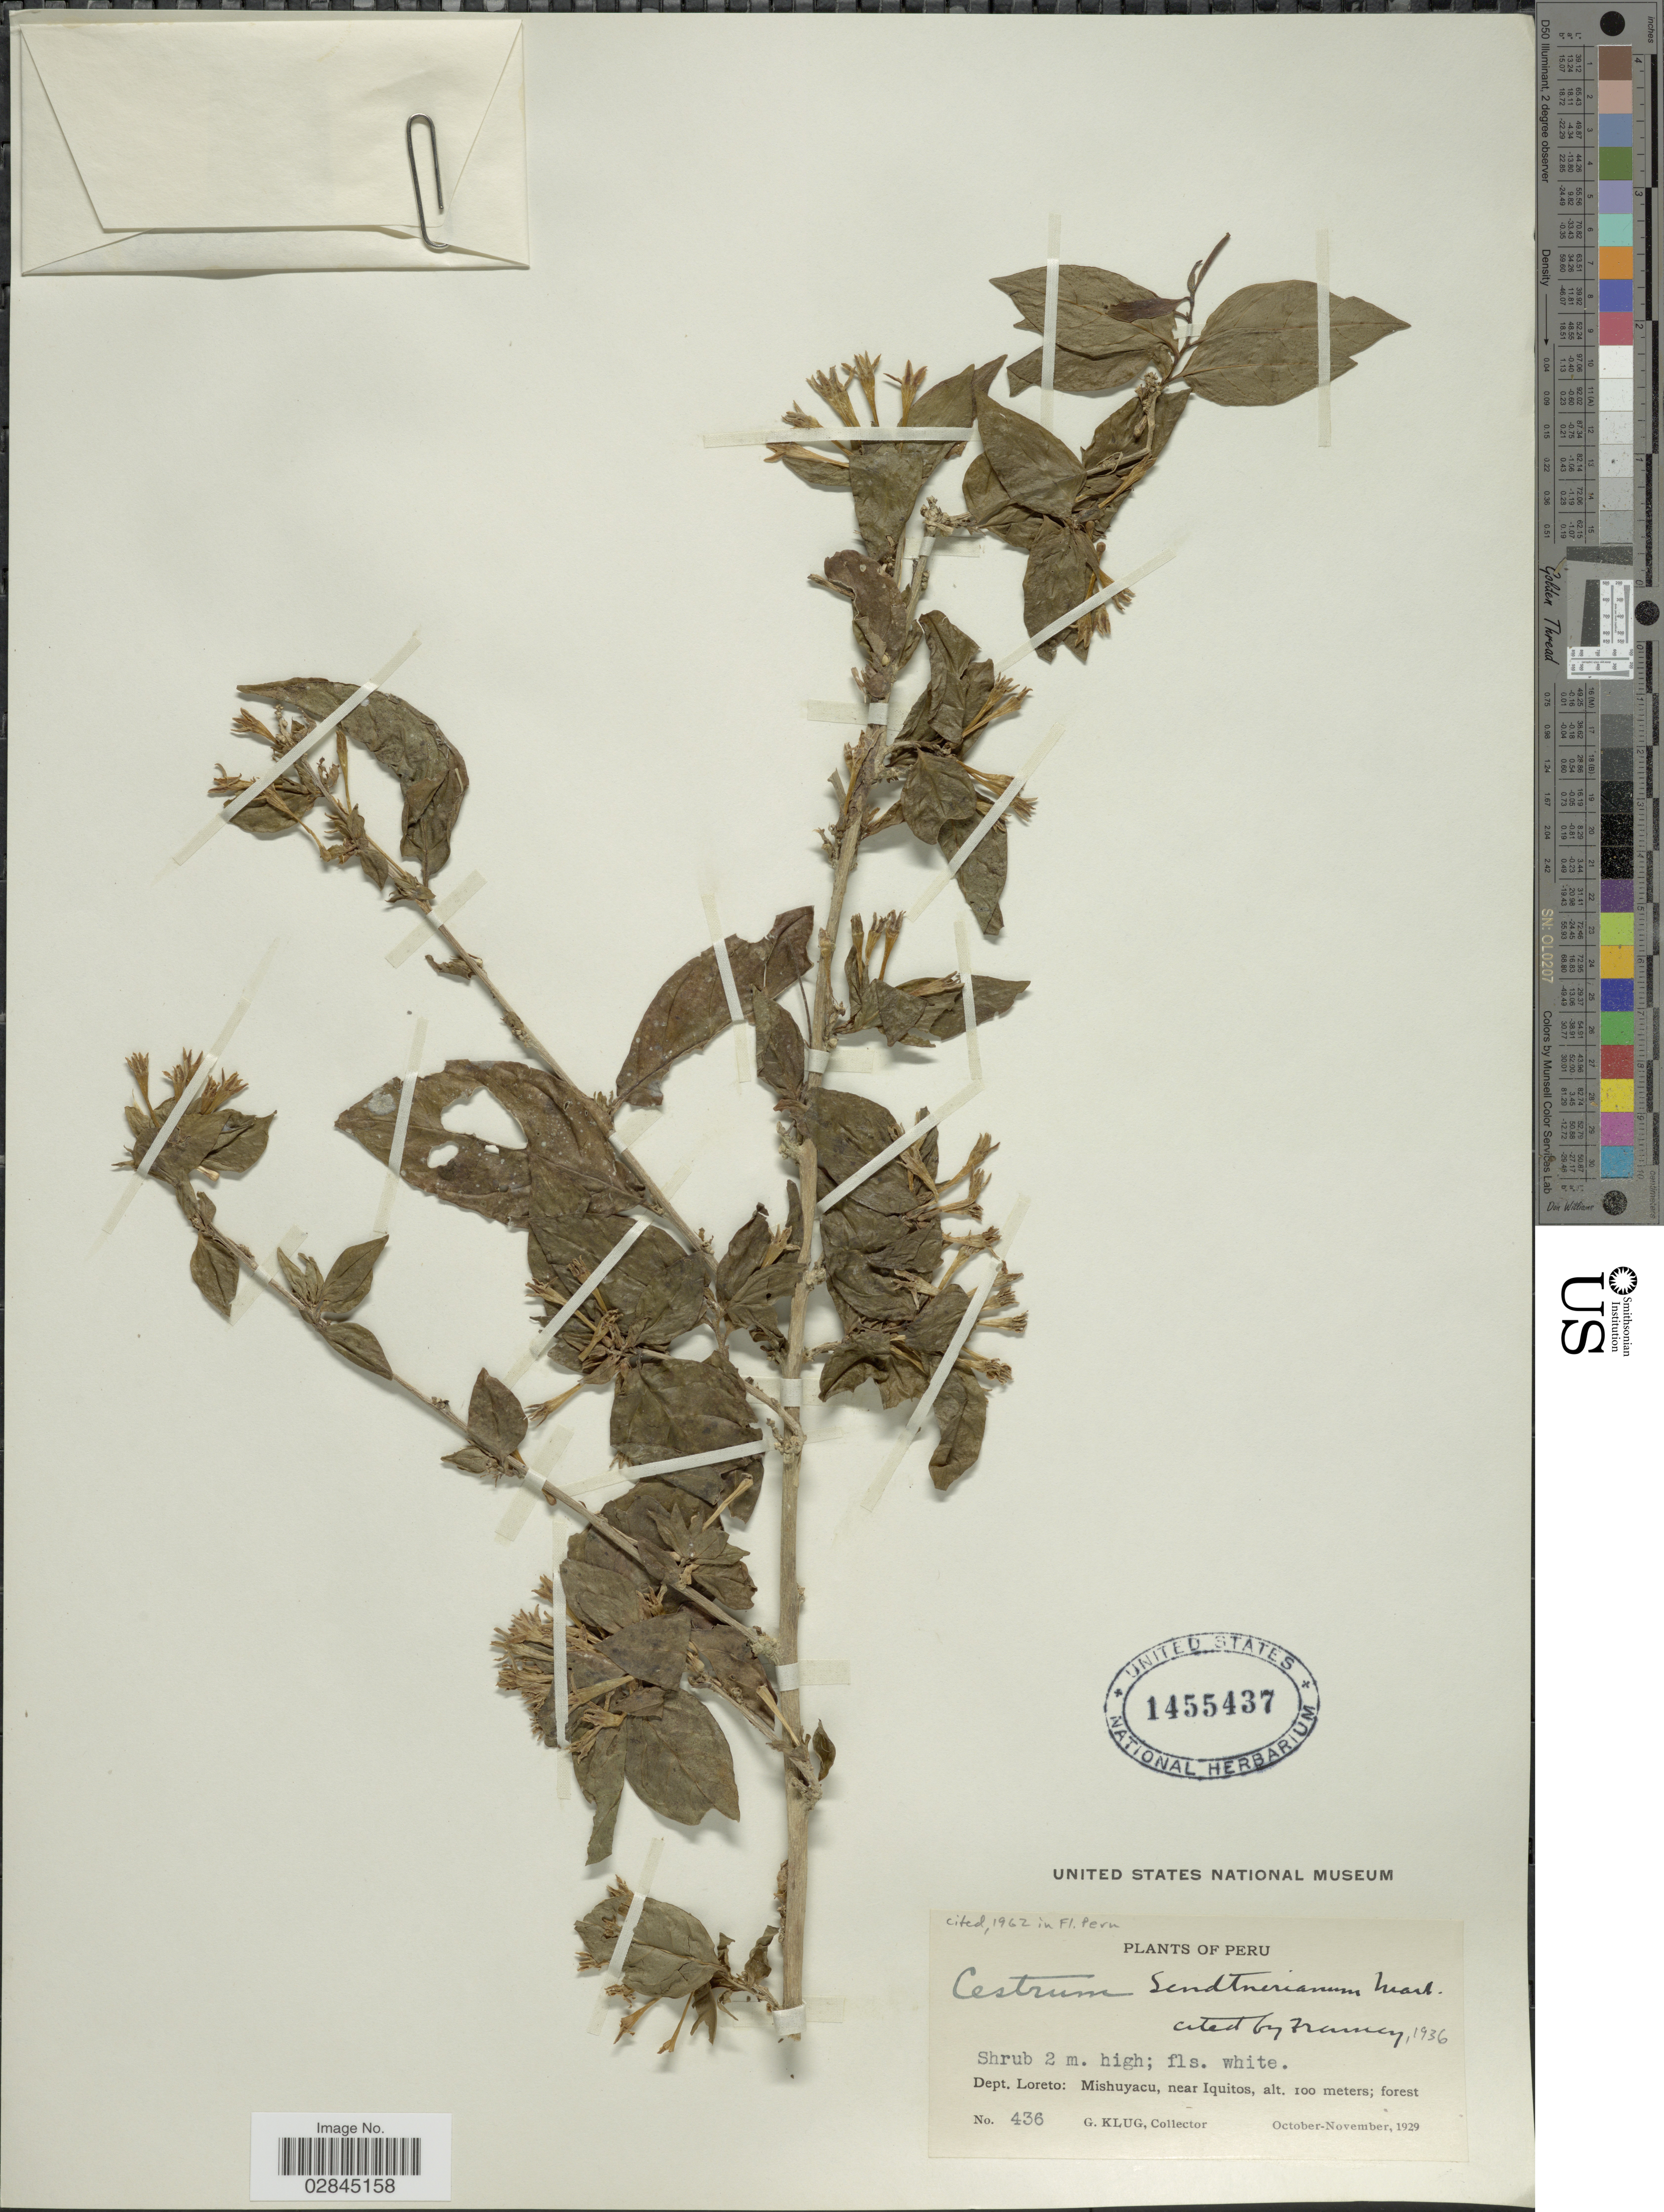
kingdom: Plantae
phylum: Tracheophyta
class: Magnoliopsida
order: Solanales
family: Solanaceae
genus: Cestrum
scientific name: Cestrum sendtnerianum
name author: Mart. ex Sendtn.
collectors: G. Klug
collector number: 436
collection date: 1929-10/1929-11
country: Peru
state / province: Loreto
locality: Dept. Loreto: Mishuyacu, near Iquitos.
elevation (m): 100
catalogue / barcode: US 1455437